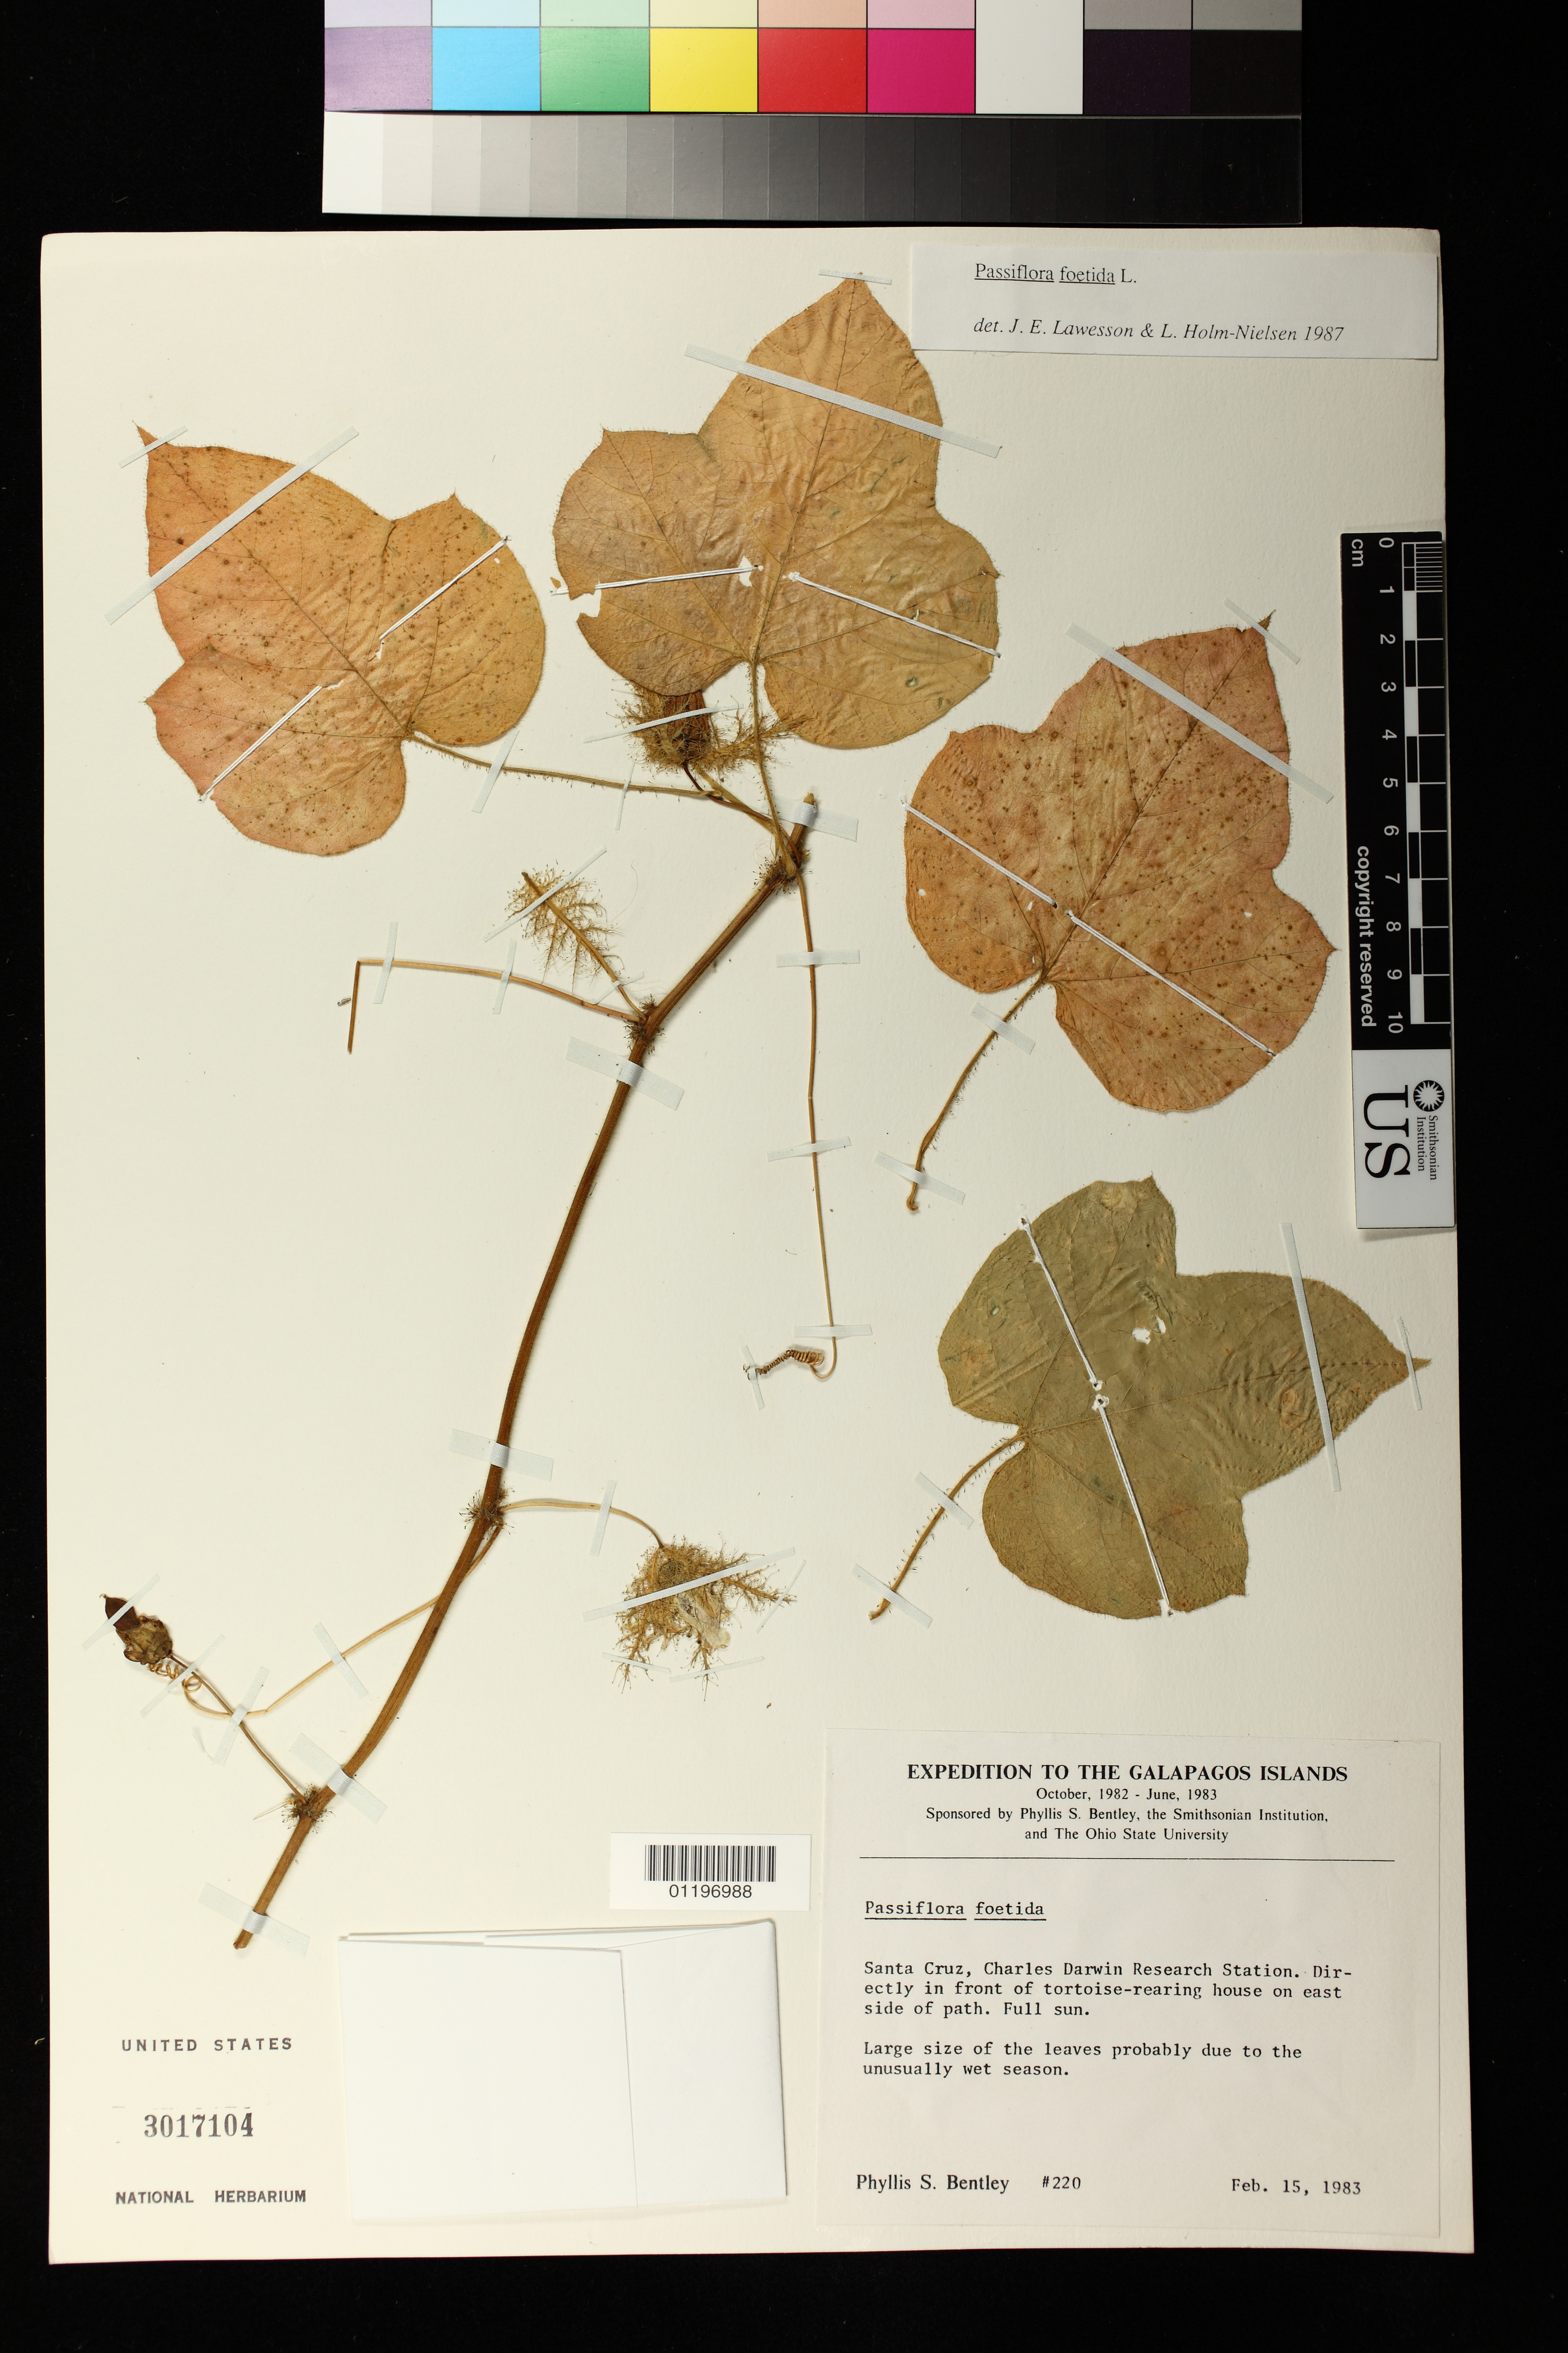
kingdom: Plantae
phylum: Tracheophyta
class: Magnoliopsida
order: Malpighiales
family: Passifloraceae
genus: Passiflora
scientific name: Passiflora foetida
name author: L.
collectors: P. S. Bentley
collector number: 220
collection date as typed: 15 Feb 1983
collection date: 1983-02-15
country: Ecuador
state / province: Colón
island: Santa Cruz [Indefatigable, Chaves]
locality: Santa Cruz, Charles Darwin Research Station. Directly in front of tortoise-rearing house on east side of path.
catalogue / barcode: US 3017104